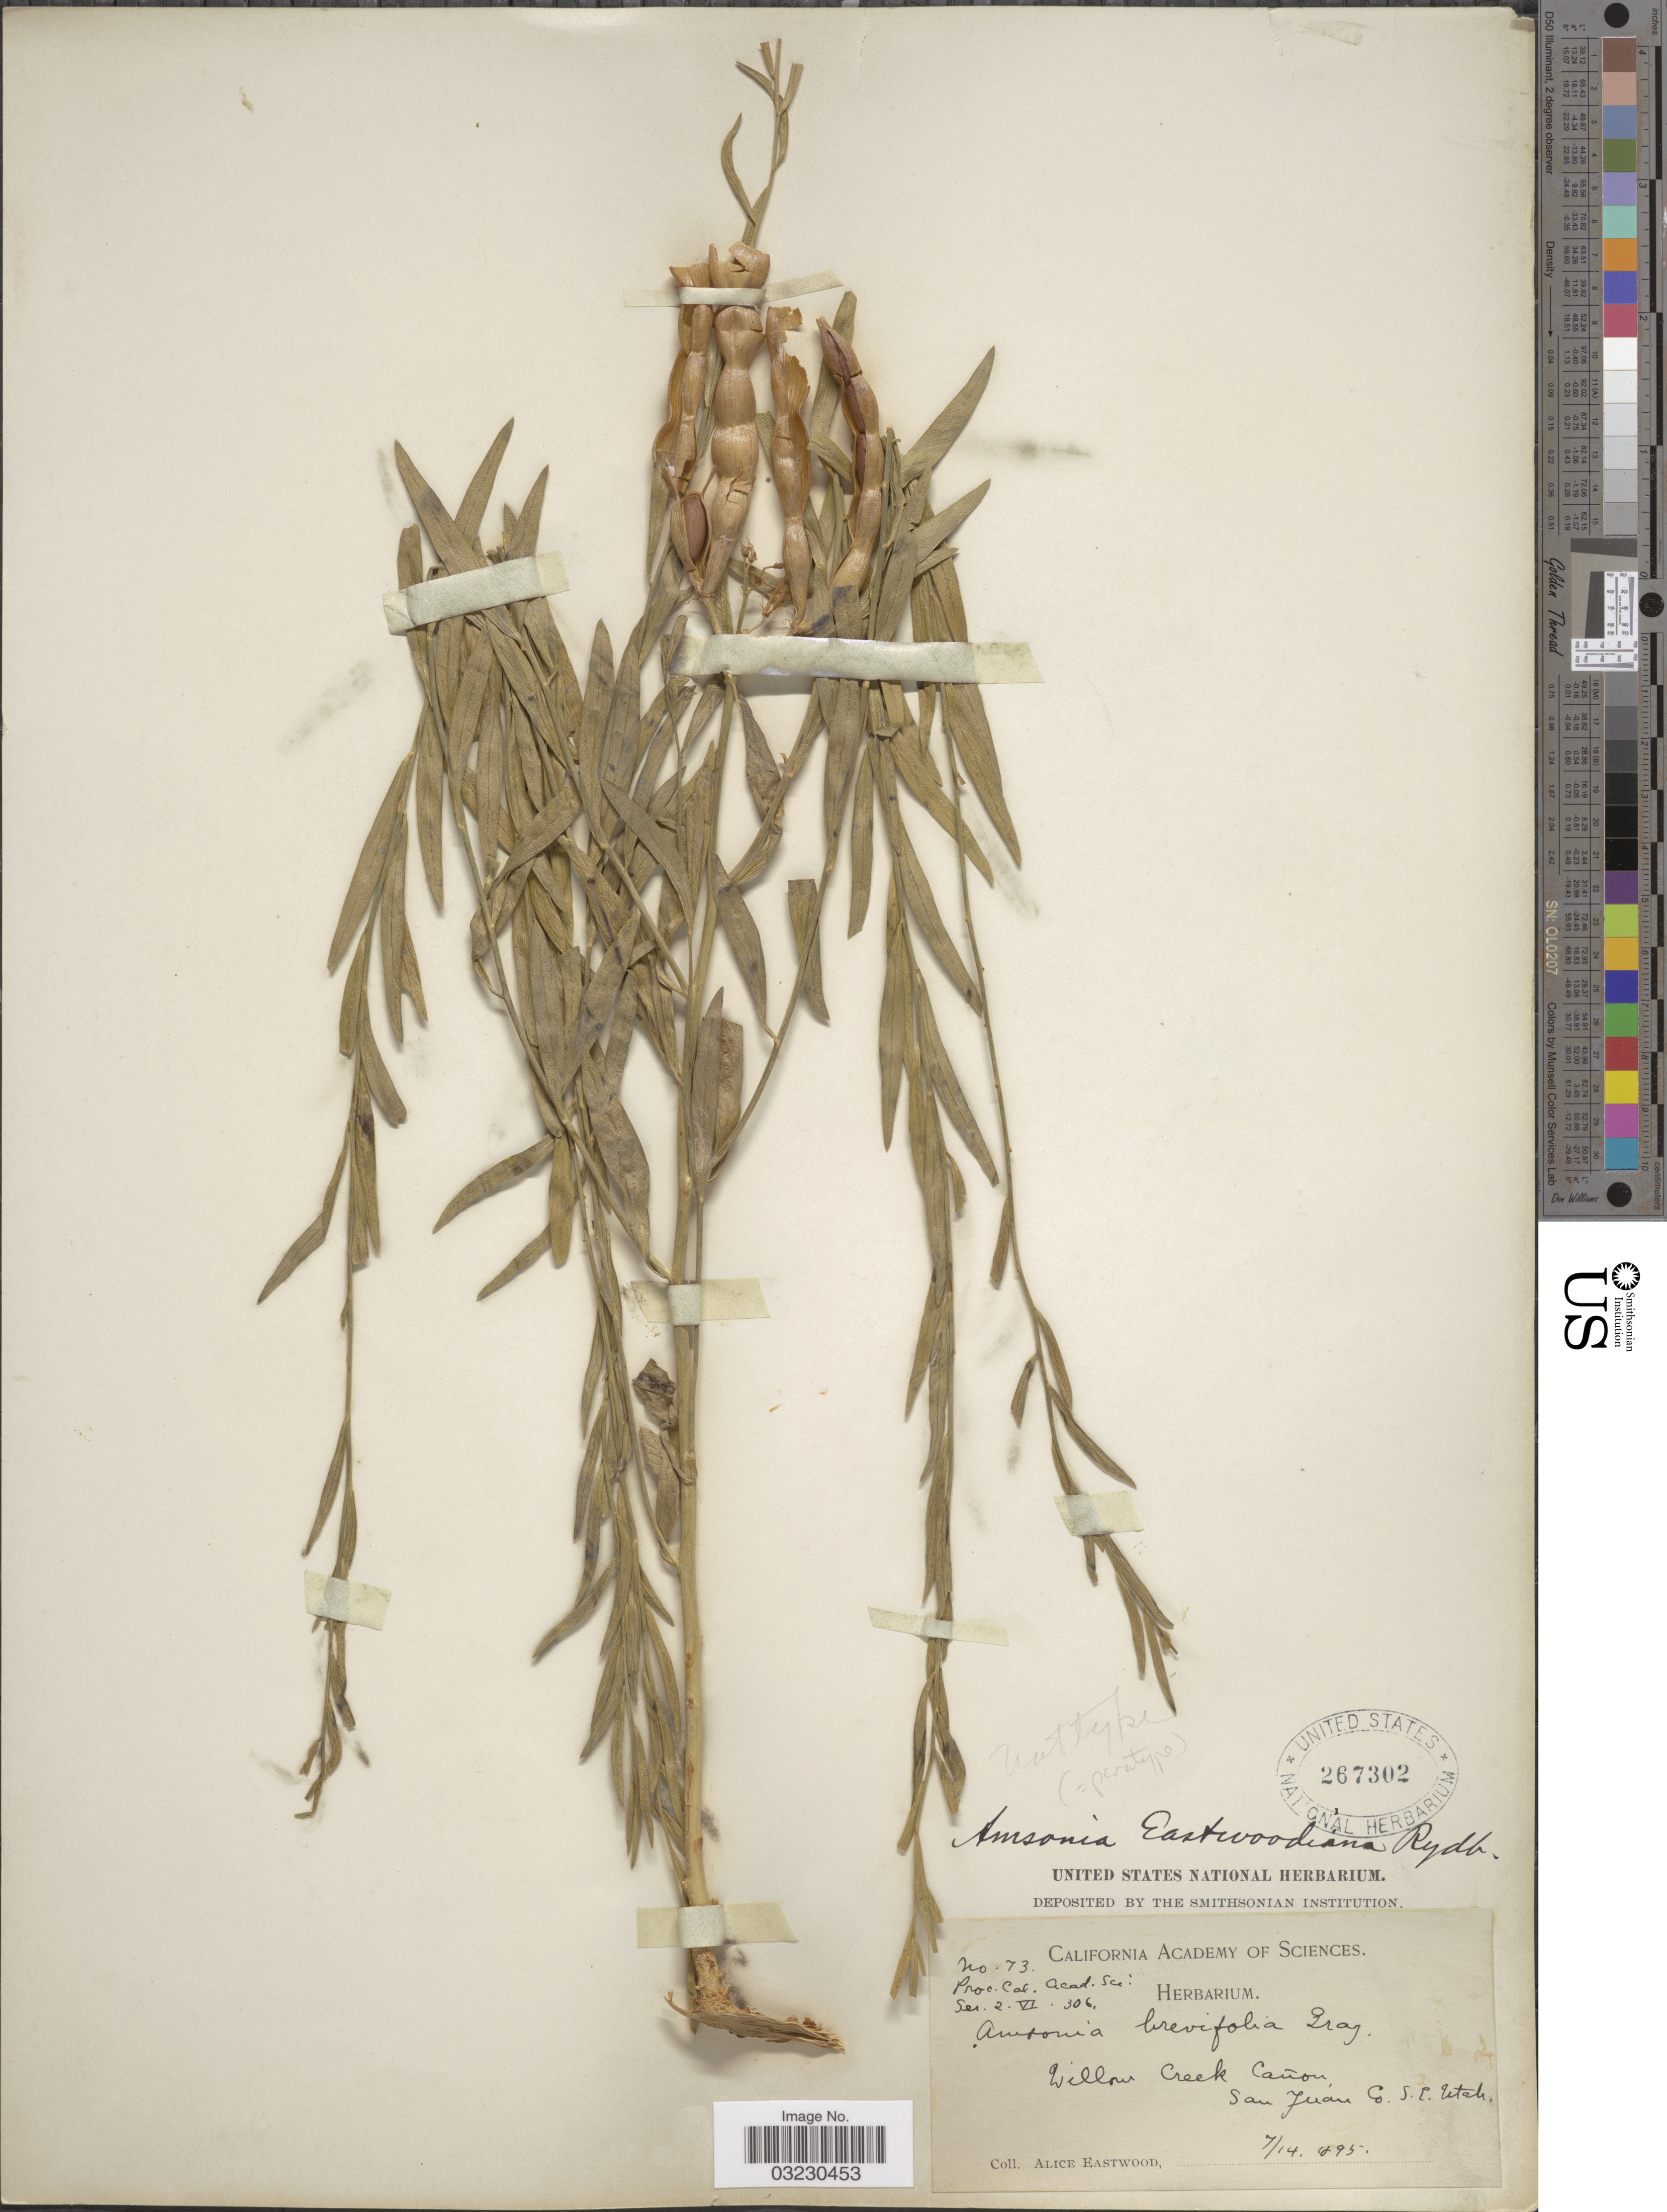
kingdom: Plantae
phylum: Tracheophyta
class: Magnoliopsida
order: Gentianales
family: Apocynaceae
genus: Amsonia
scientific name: Amsonia eastwoodiana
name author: Rydb.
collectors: A. Eastwood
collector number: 73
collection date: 1895-07-14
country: United States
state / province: Utah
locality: Willow Creek Cañon, San Juán Co. S.E. Utah.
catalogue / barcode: US 267302